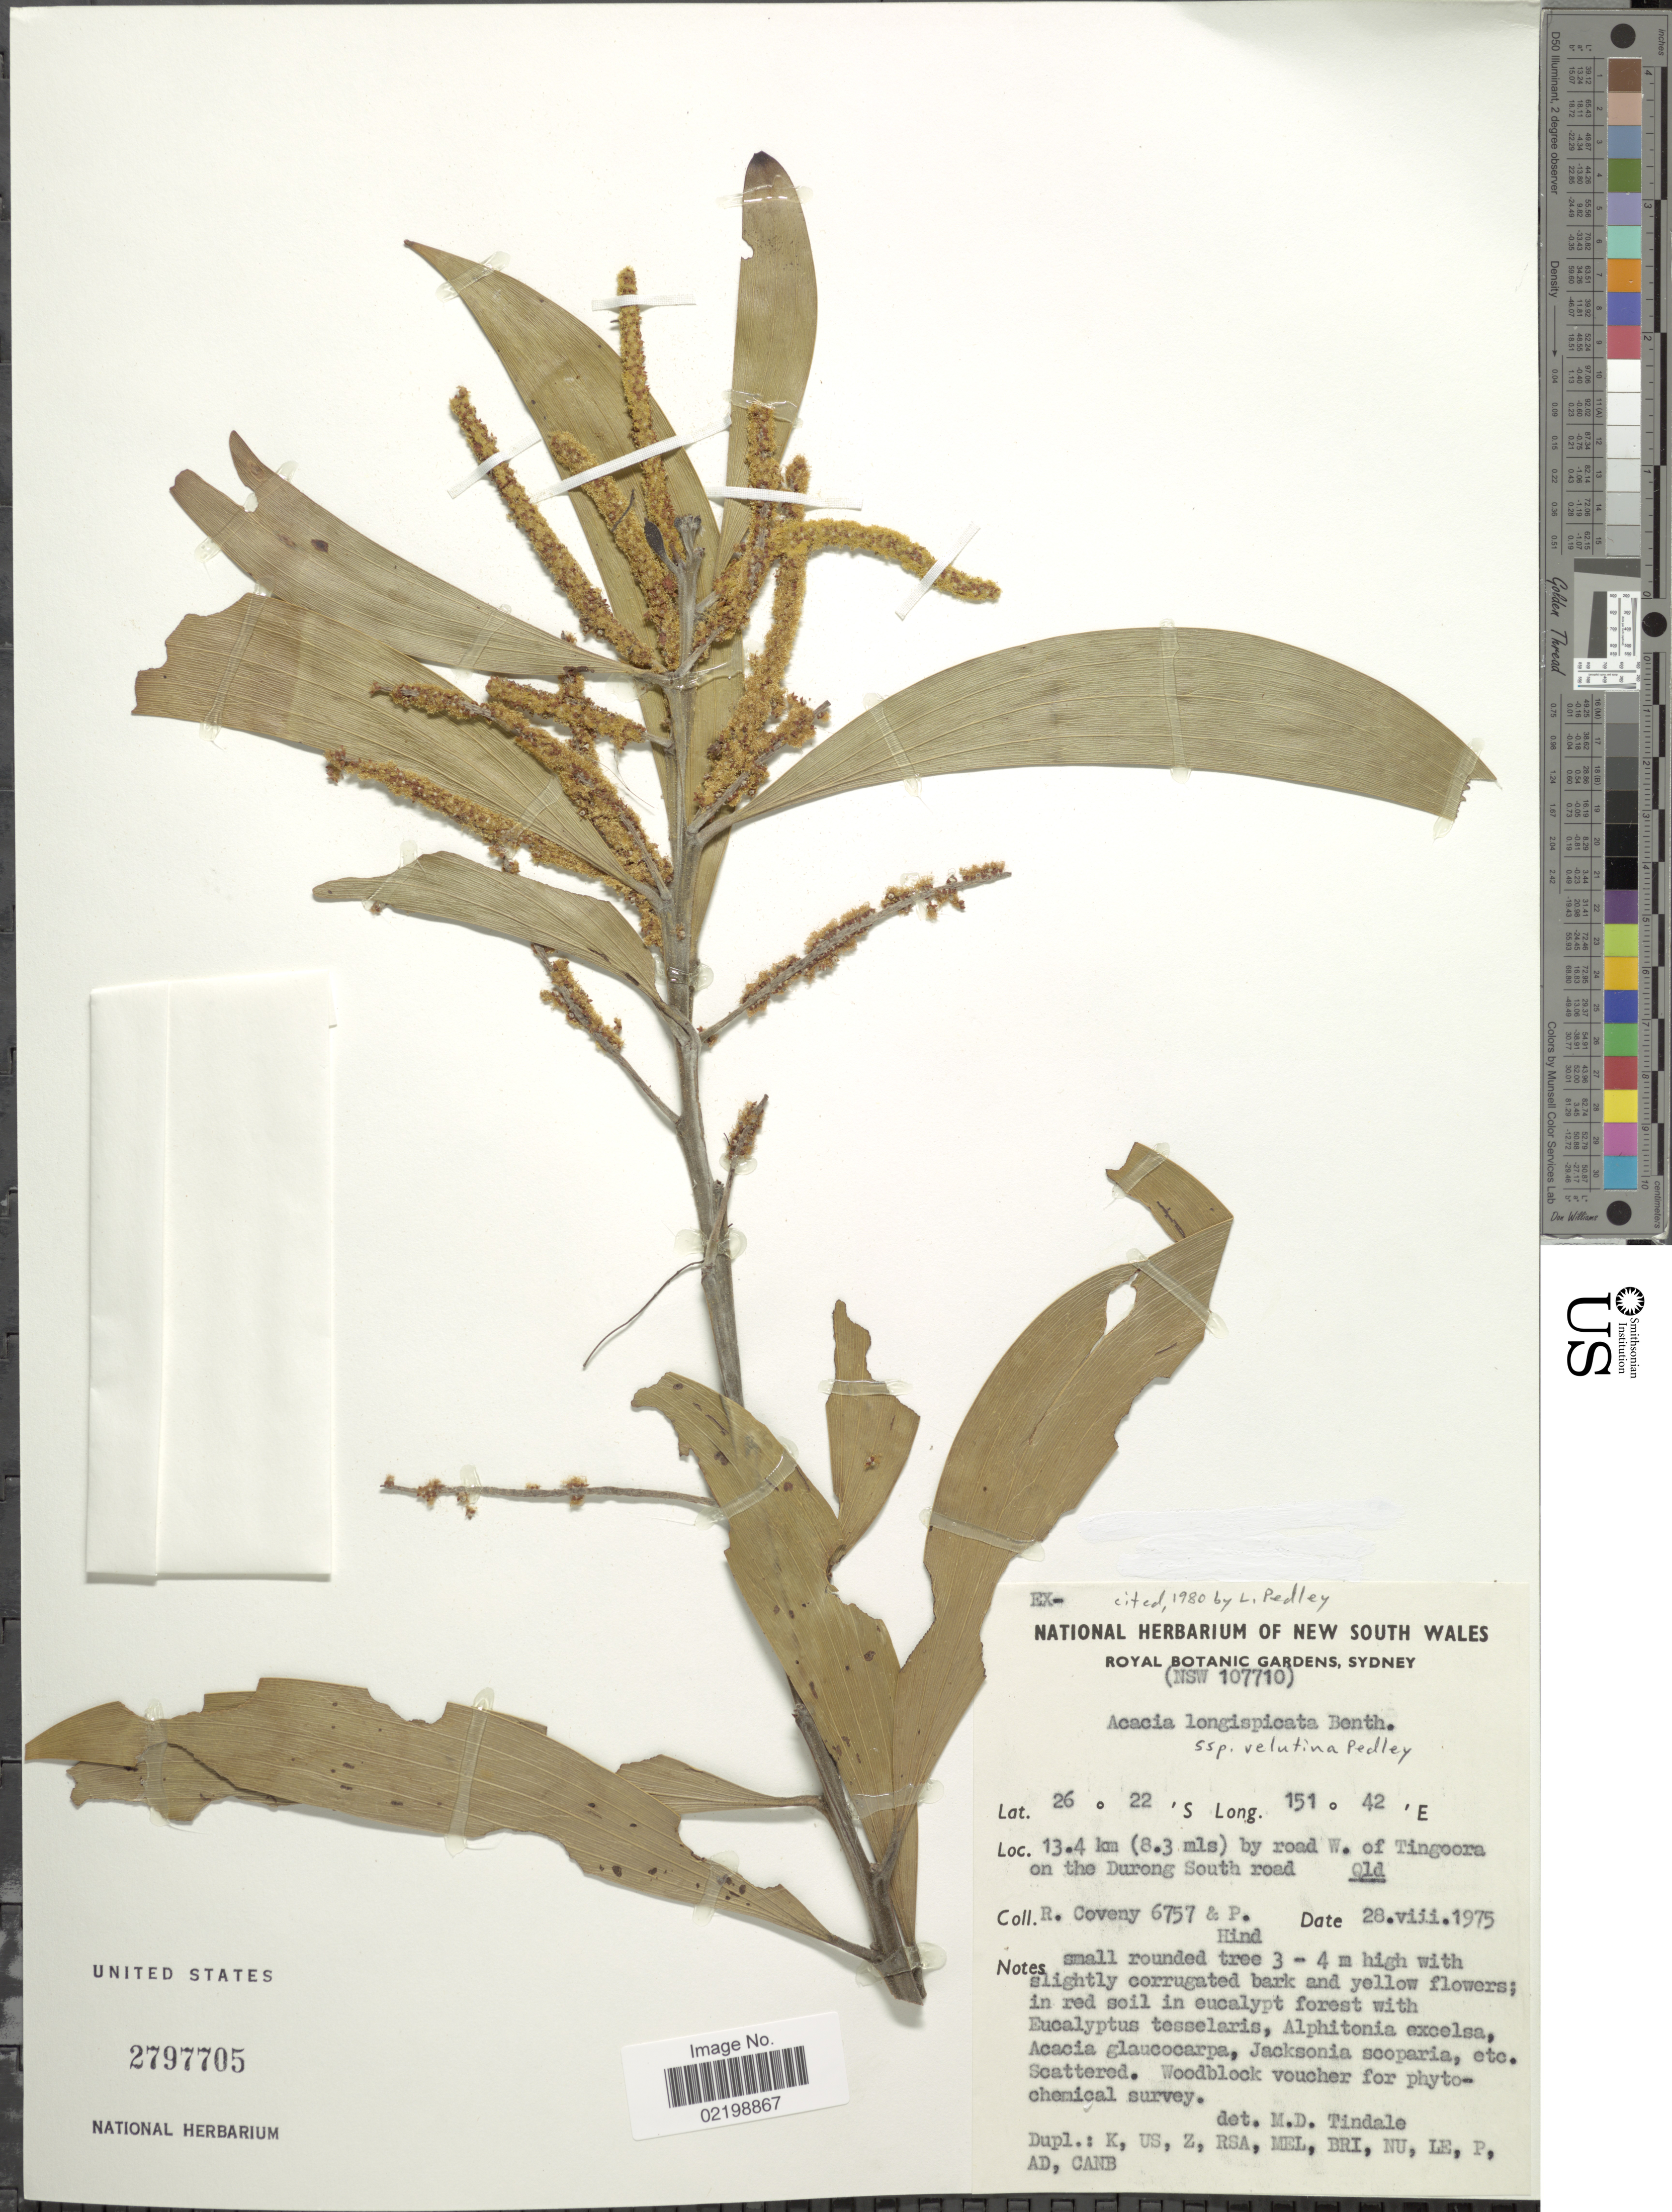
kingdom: Plantae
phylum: Tracheophyta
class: Magnoliopsida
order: Fabales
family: Fabaceae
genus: Acacia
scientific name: Acacia longispicata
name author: Benth.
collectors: R. Coveny & P. Hind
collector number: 6757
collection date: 1975-03-28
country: Australia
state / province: Queensland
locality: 13.4 km (8.3 mls) by road W. of Tingoora on the Durong South road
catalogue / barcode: US 2797705